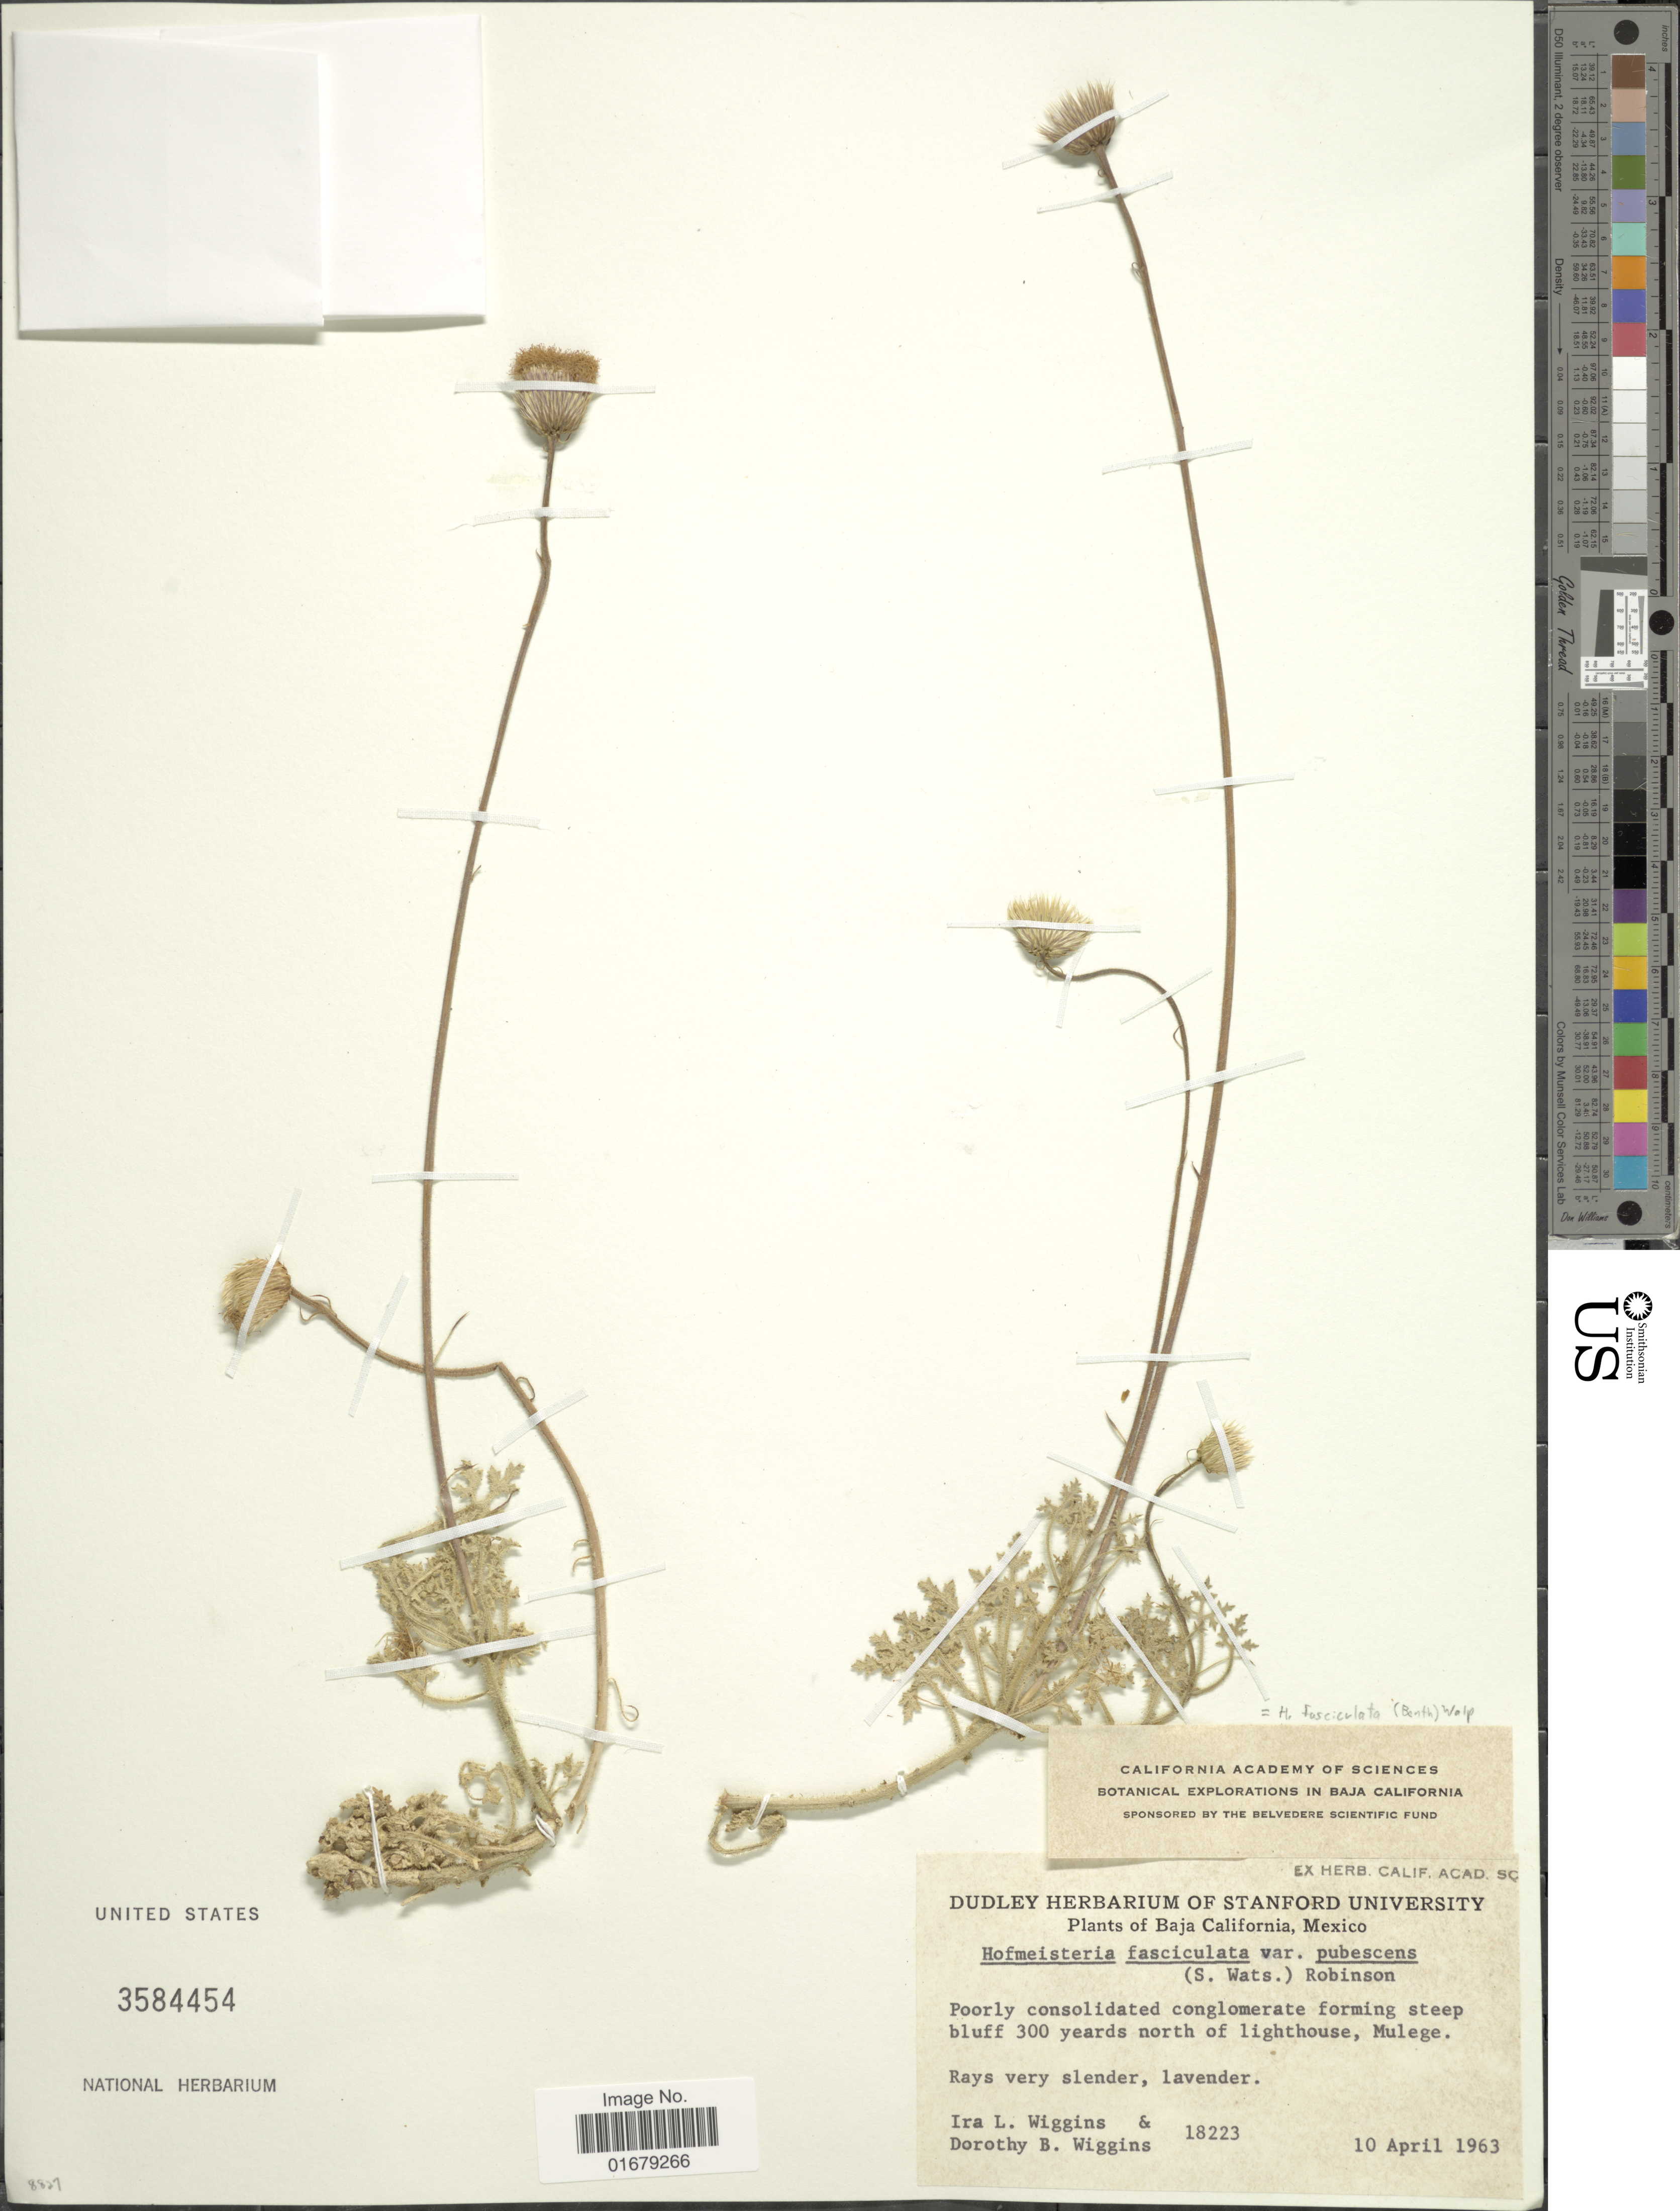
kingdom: Plantae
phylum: Tracheophyta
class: Magnoliopsida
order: Asterales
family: Asteraceae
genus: Hofmeisteria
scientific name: Hofmeisteria fasciculata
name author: (Benth.) Walp.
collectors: I. L. Wiggins & D. B. Wiggins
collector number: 18223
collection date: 1963-04-10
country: Mexico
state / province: Baja California Sur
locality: Poorly consildated conglomerate forming steep bluff 300 yeards north of lighthouse, Mulege.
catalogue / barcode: US 3584454